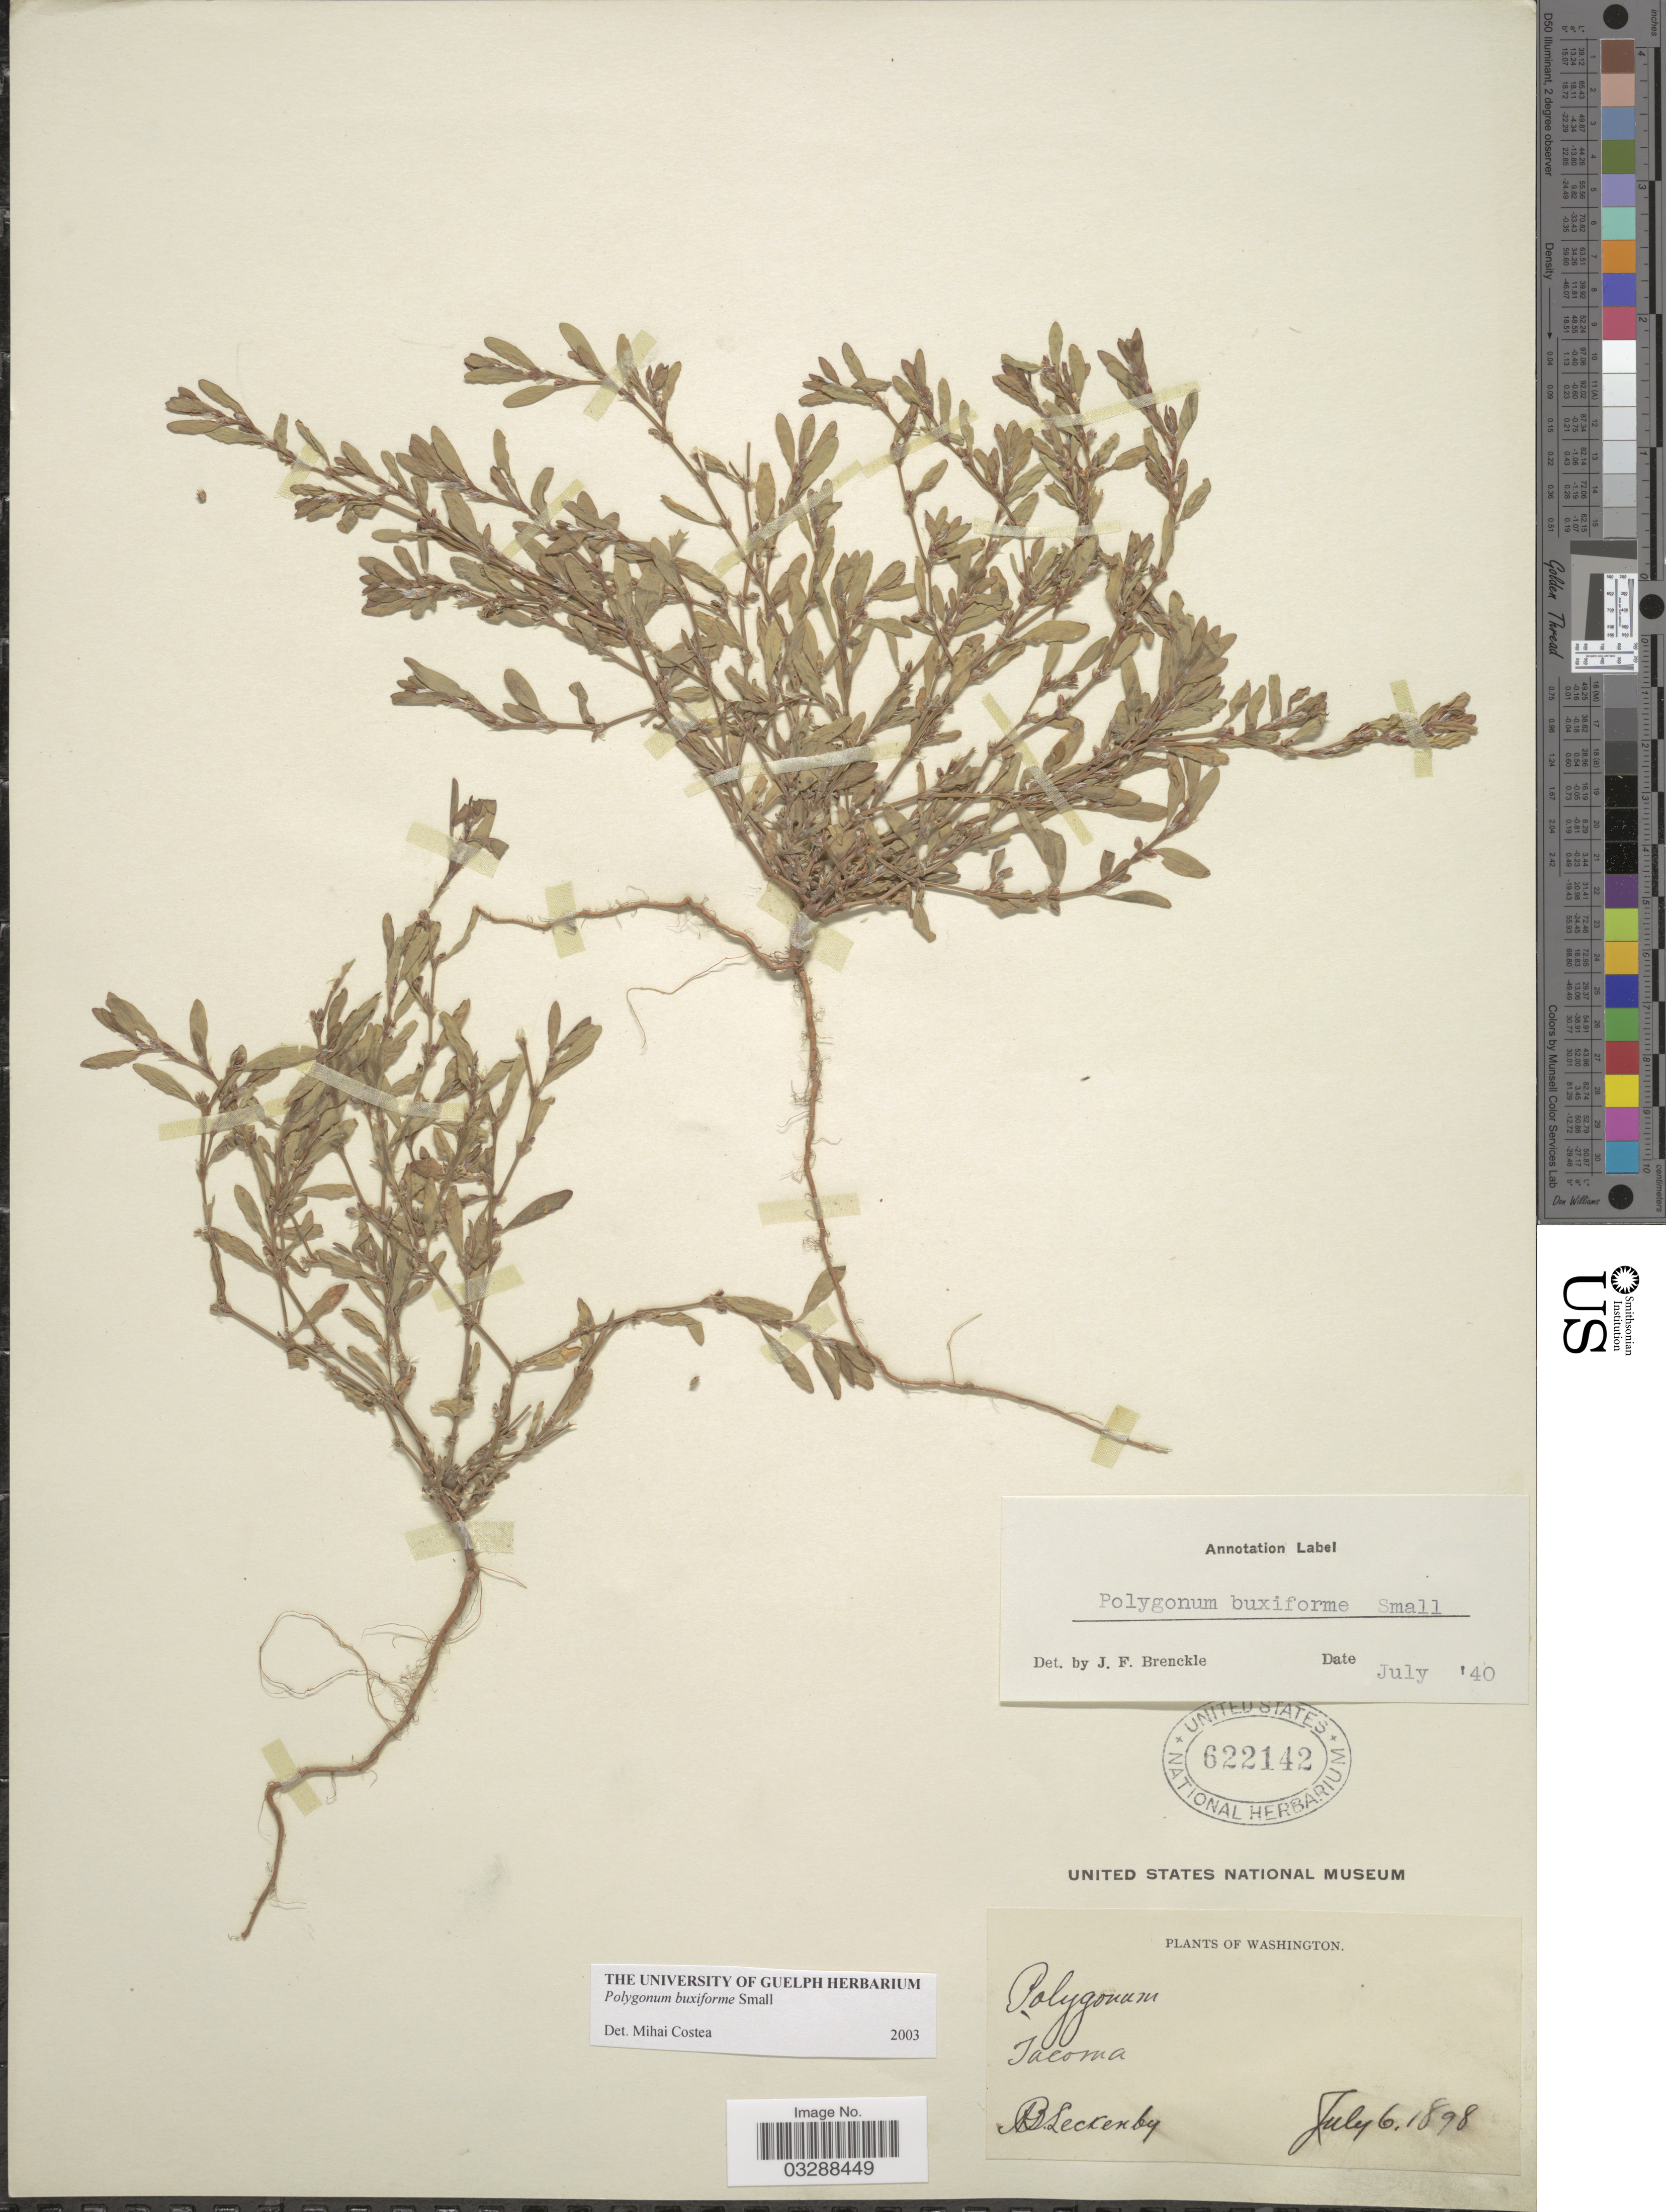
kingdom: Plantae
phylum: Tracheophyta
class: Magnoliopsida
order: Caryophyllales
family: Polygonaceae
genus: Polygonum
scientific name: Polygonum buxiforme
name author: Small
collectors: A. Leckenby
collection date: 1898-07-06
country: United States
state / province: Washington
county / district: Pierce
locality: Tacoma.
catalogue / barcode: US 622142